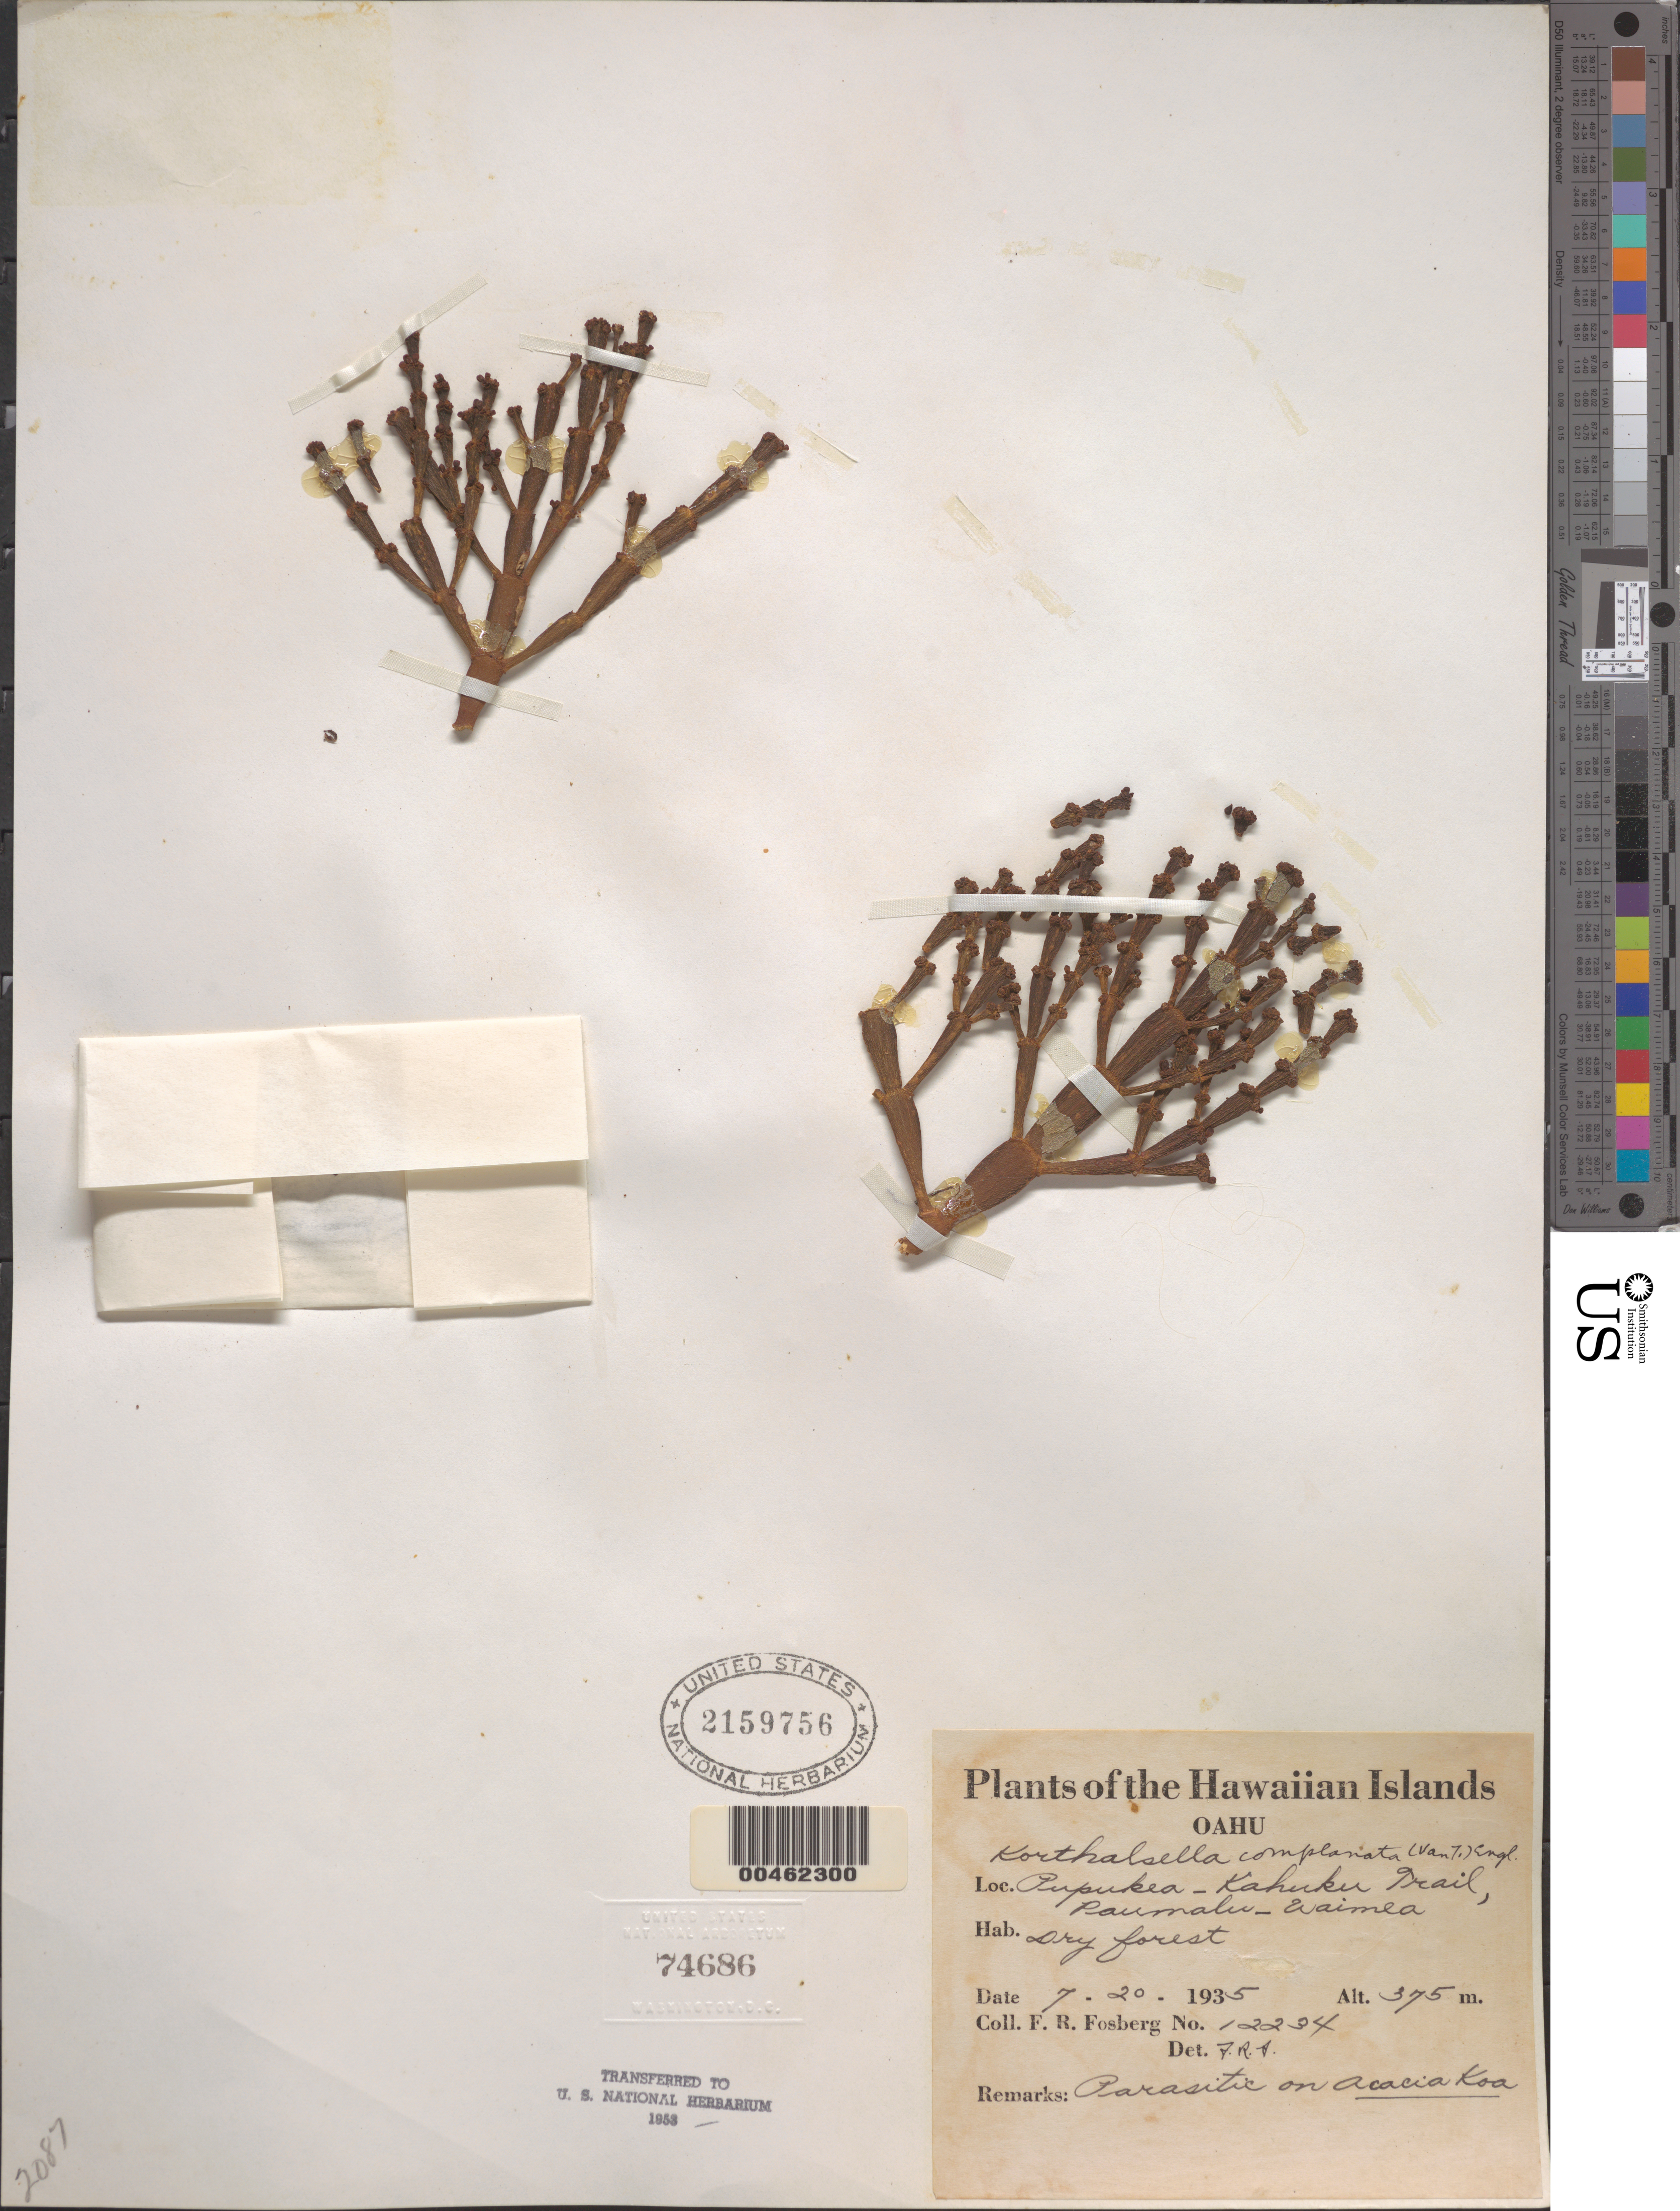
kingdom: Plantae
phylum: Tracheophyta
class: Magnoliopsida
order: Santalales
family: Viscaceae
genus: Korthalsella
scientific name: Korthalsella complanata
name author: (Tiegh.) Engl.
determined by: Fosberg, F. R.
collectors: F. R. Fosberg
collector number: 12234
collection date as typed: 20 Jul 1935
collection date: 1935-07-20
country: United States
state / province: Hawaii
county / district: Honolulu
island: Oahu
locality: Pupukea-Kahuku Trail, Paumalu-Waimea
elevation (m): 375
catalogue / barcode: US 2159756